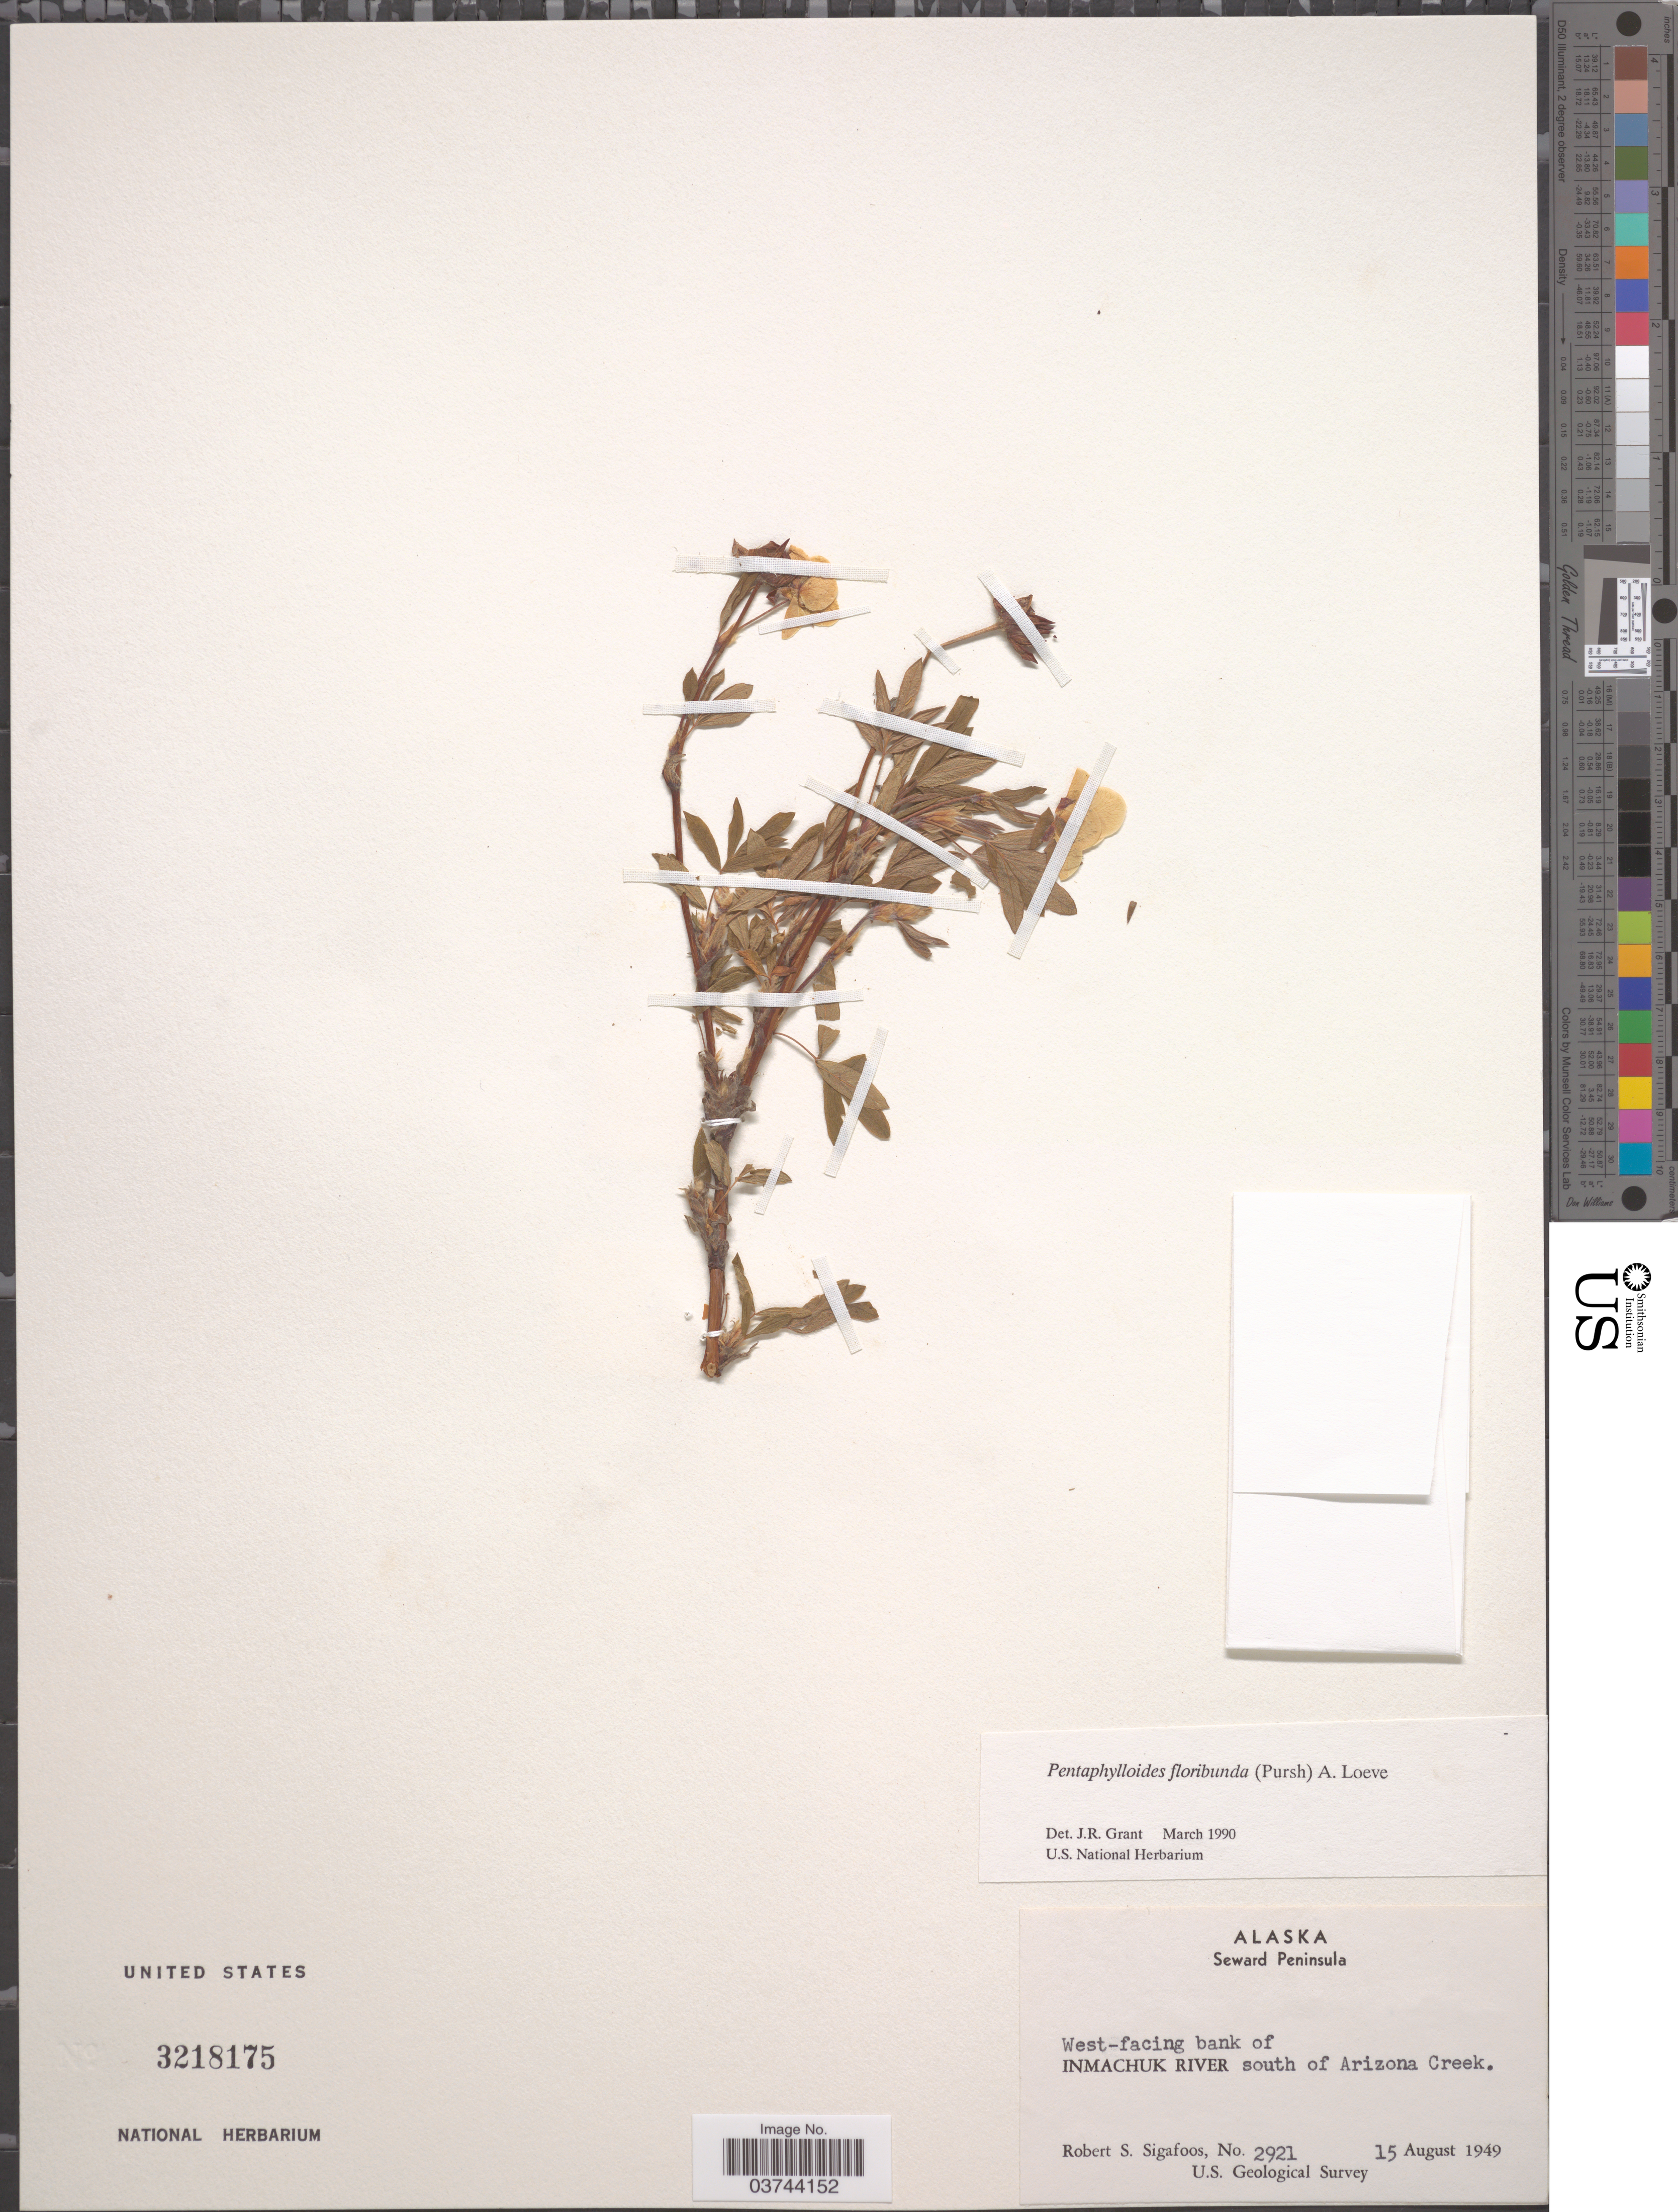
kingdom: Plantae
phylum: Tracheophyta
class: Magnoliopsida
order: Rosales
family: Rosaceae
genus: Dasiphora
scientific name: Dasiphora fruticosa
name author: (L.) Rydb.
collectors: R. Sigafoos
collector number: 2921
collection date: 1949-08-15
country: United States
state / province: Alaska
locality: Seward Peninsula. West-facing bank of Inmachuk River south of Arizona Creek.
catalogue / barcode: US 3218175